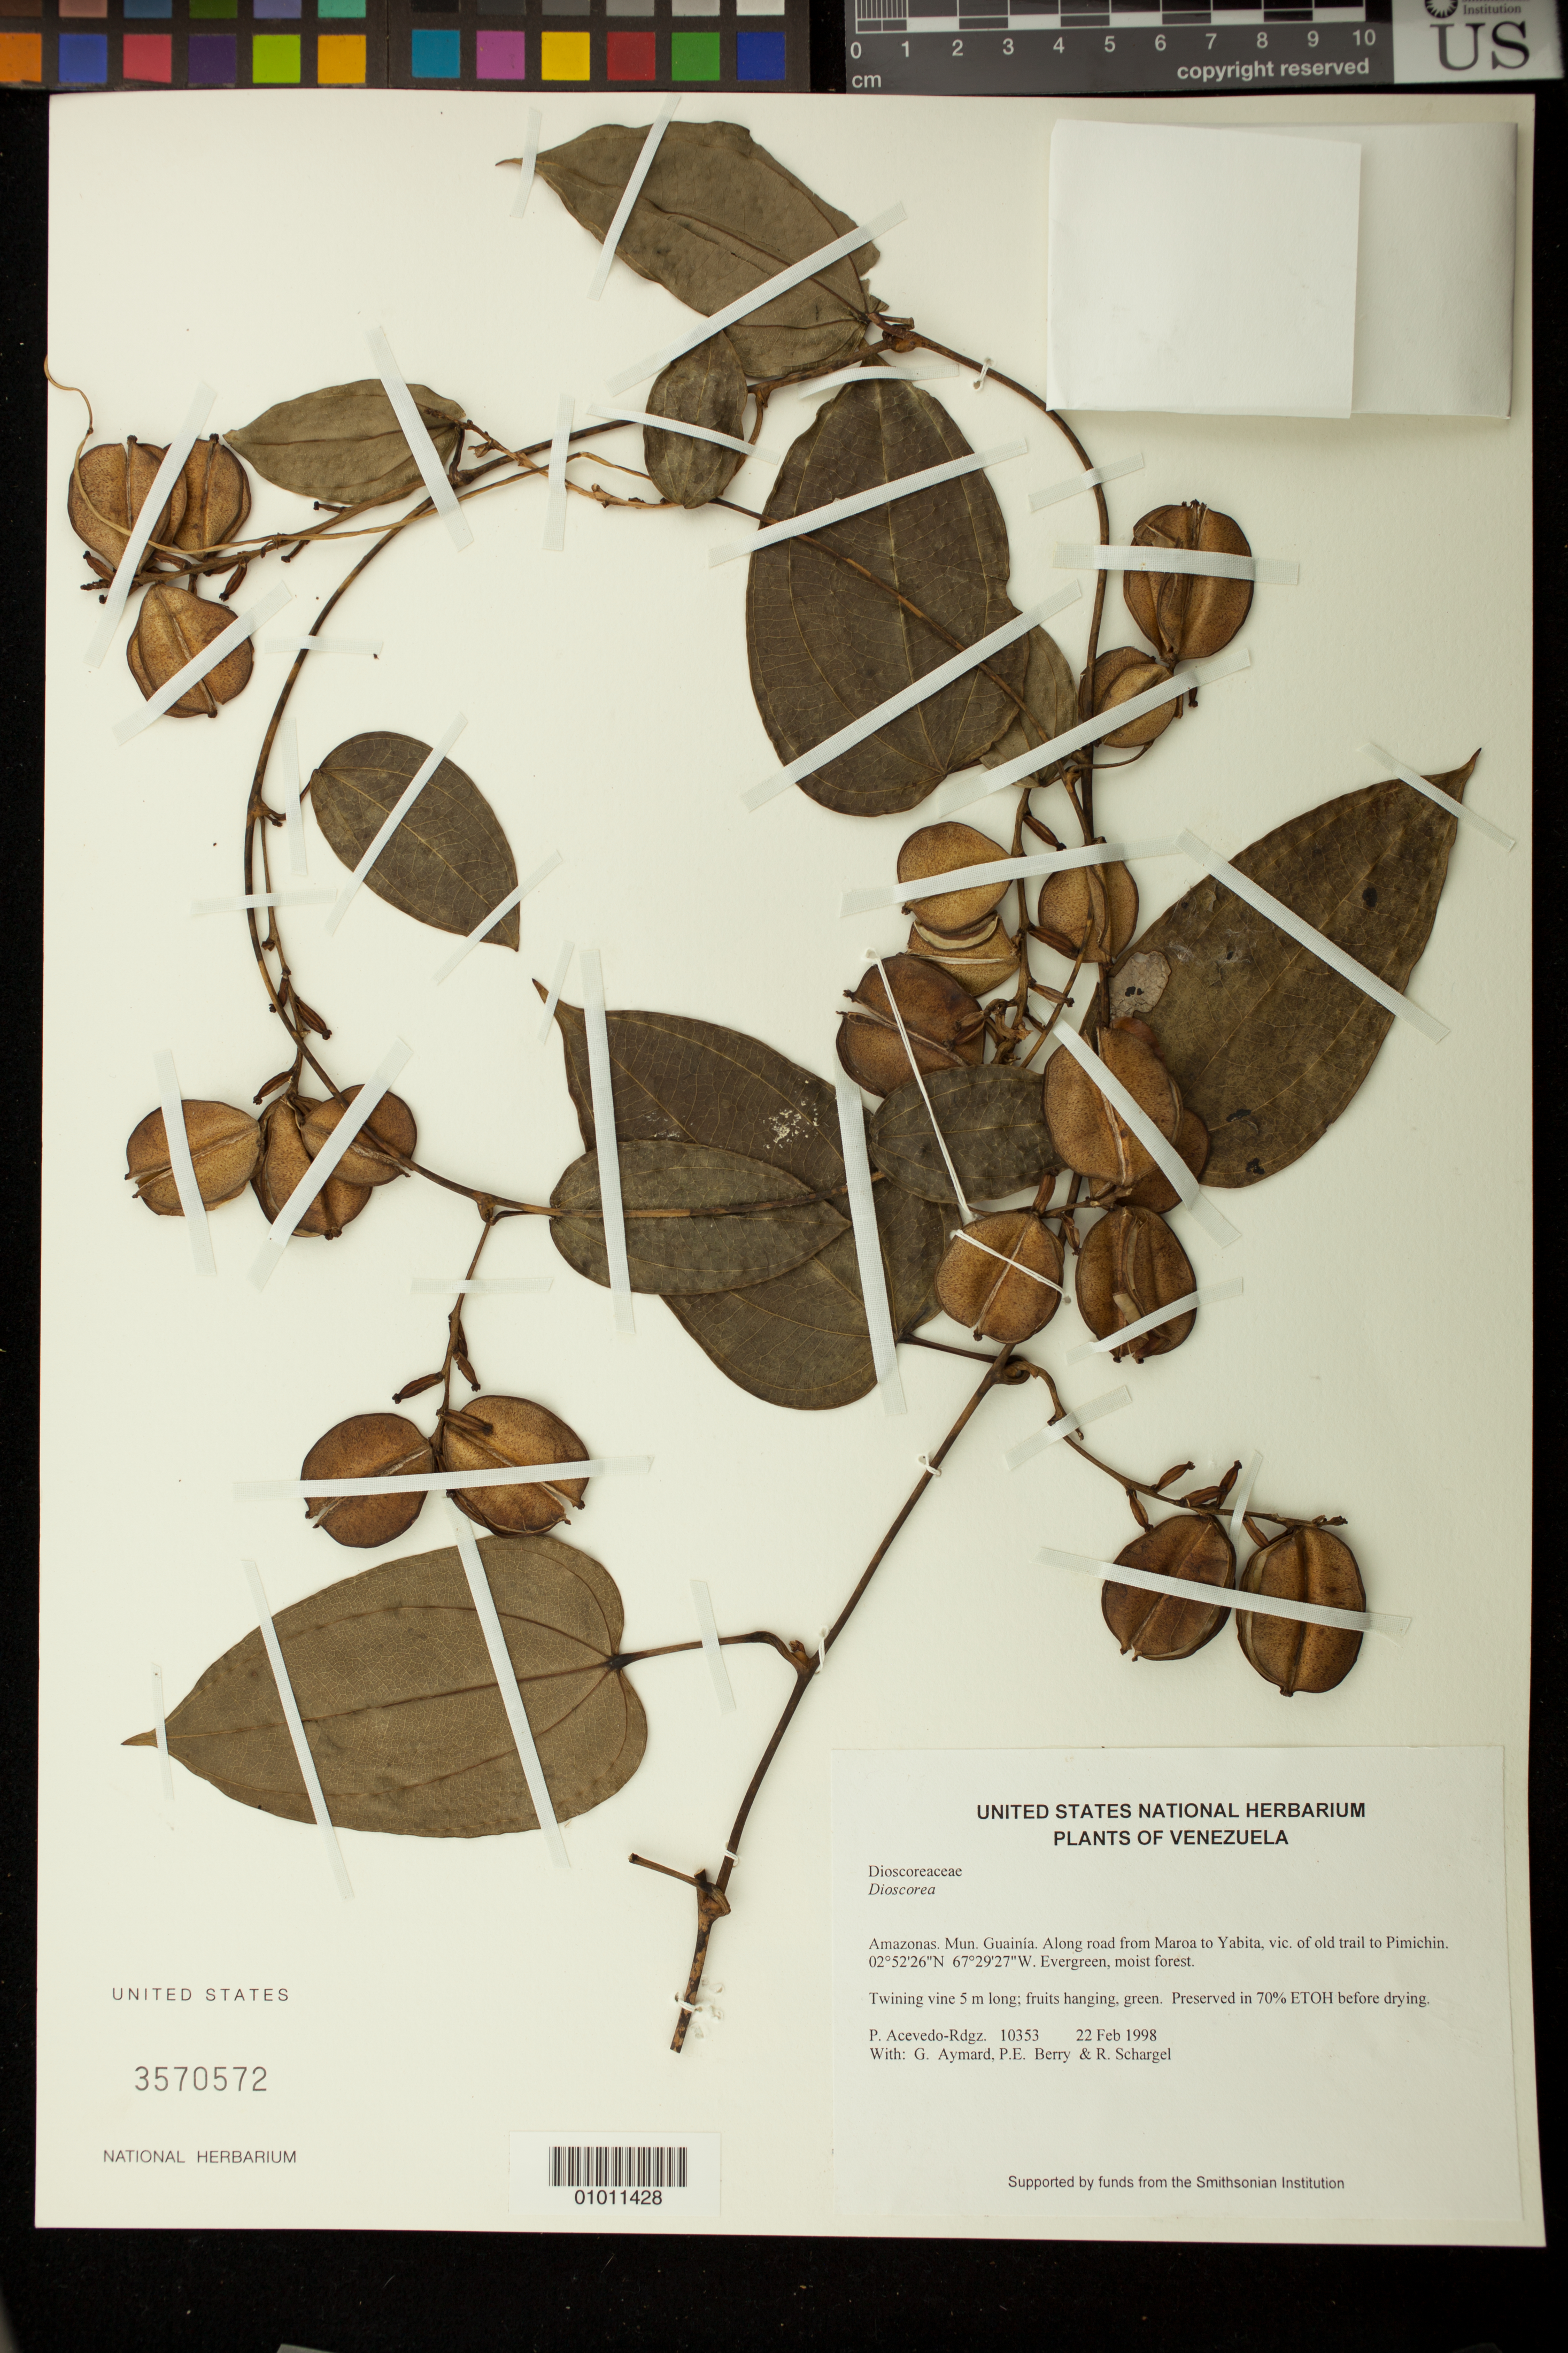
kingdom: Plantae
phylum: Tracheophyta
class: Liliopsida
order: Dioscoreales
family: Dioscoreaceae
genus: Dioscorea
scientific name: Dioscorea sp.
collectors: P. Acevedo-Rodr., G. A. Aymard, P. E. Berry & R. Schargel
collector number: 10353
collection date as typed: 22 Feb 1998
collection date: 1998-02-22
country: Venezuela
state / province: Amazonas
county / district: Maroa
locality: Along road from Maroa to Yabita, vic. of old trail to Pimichin.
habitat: Evergreen, moist forest.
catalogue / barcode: US 3570572